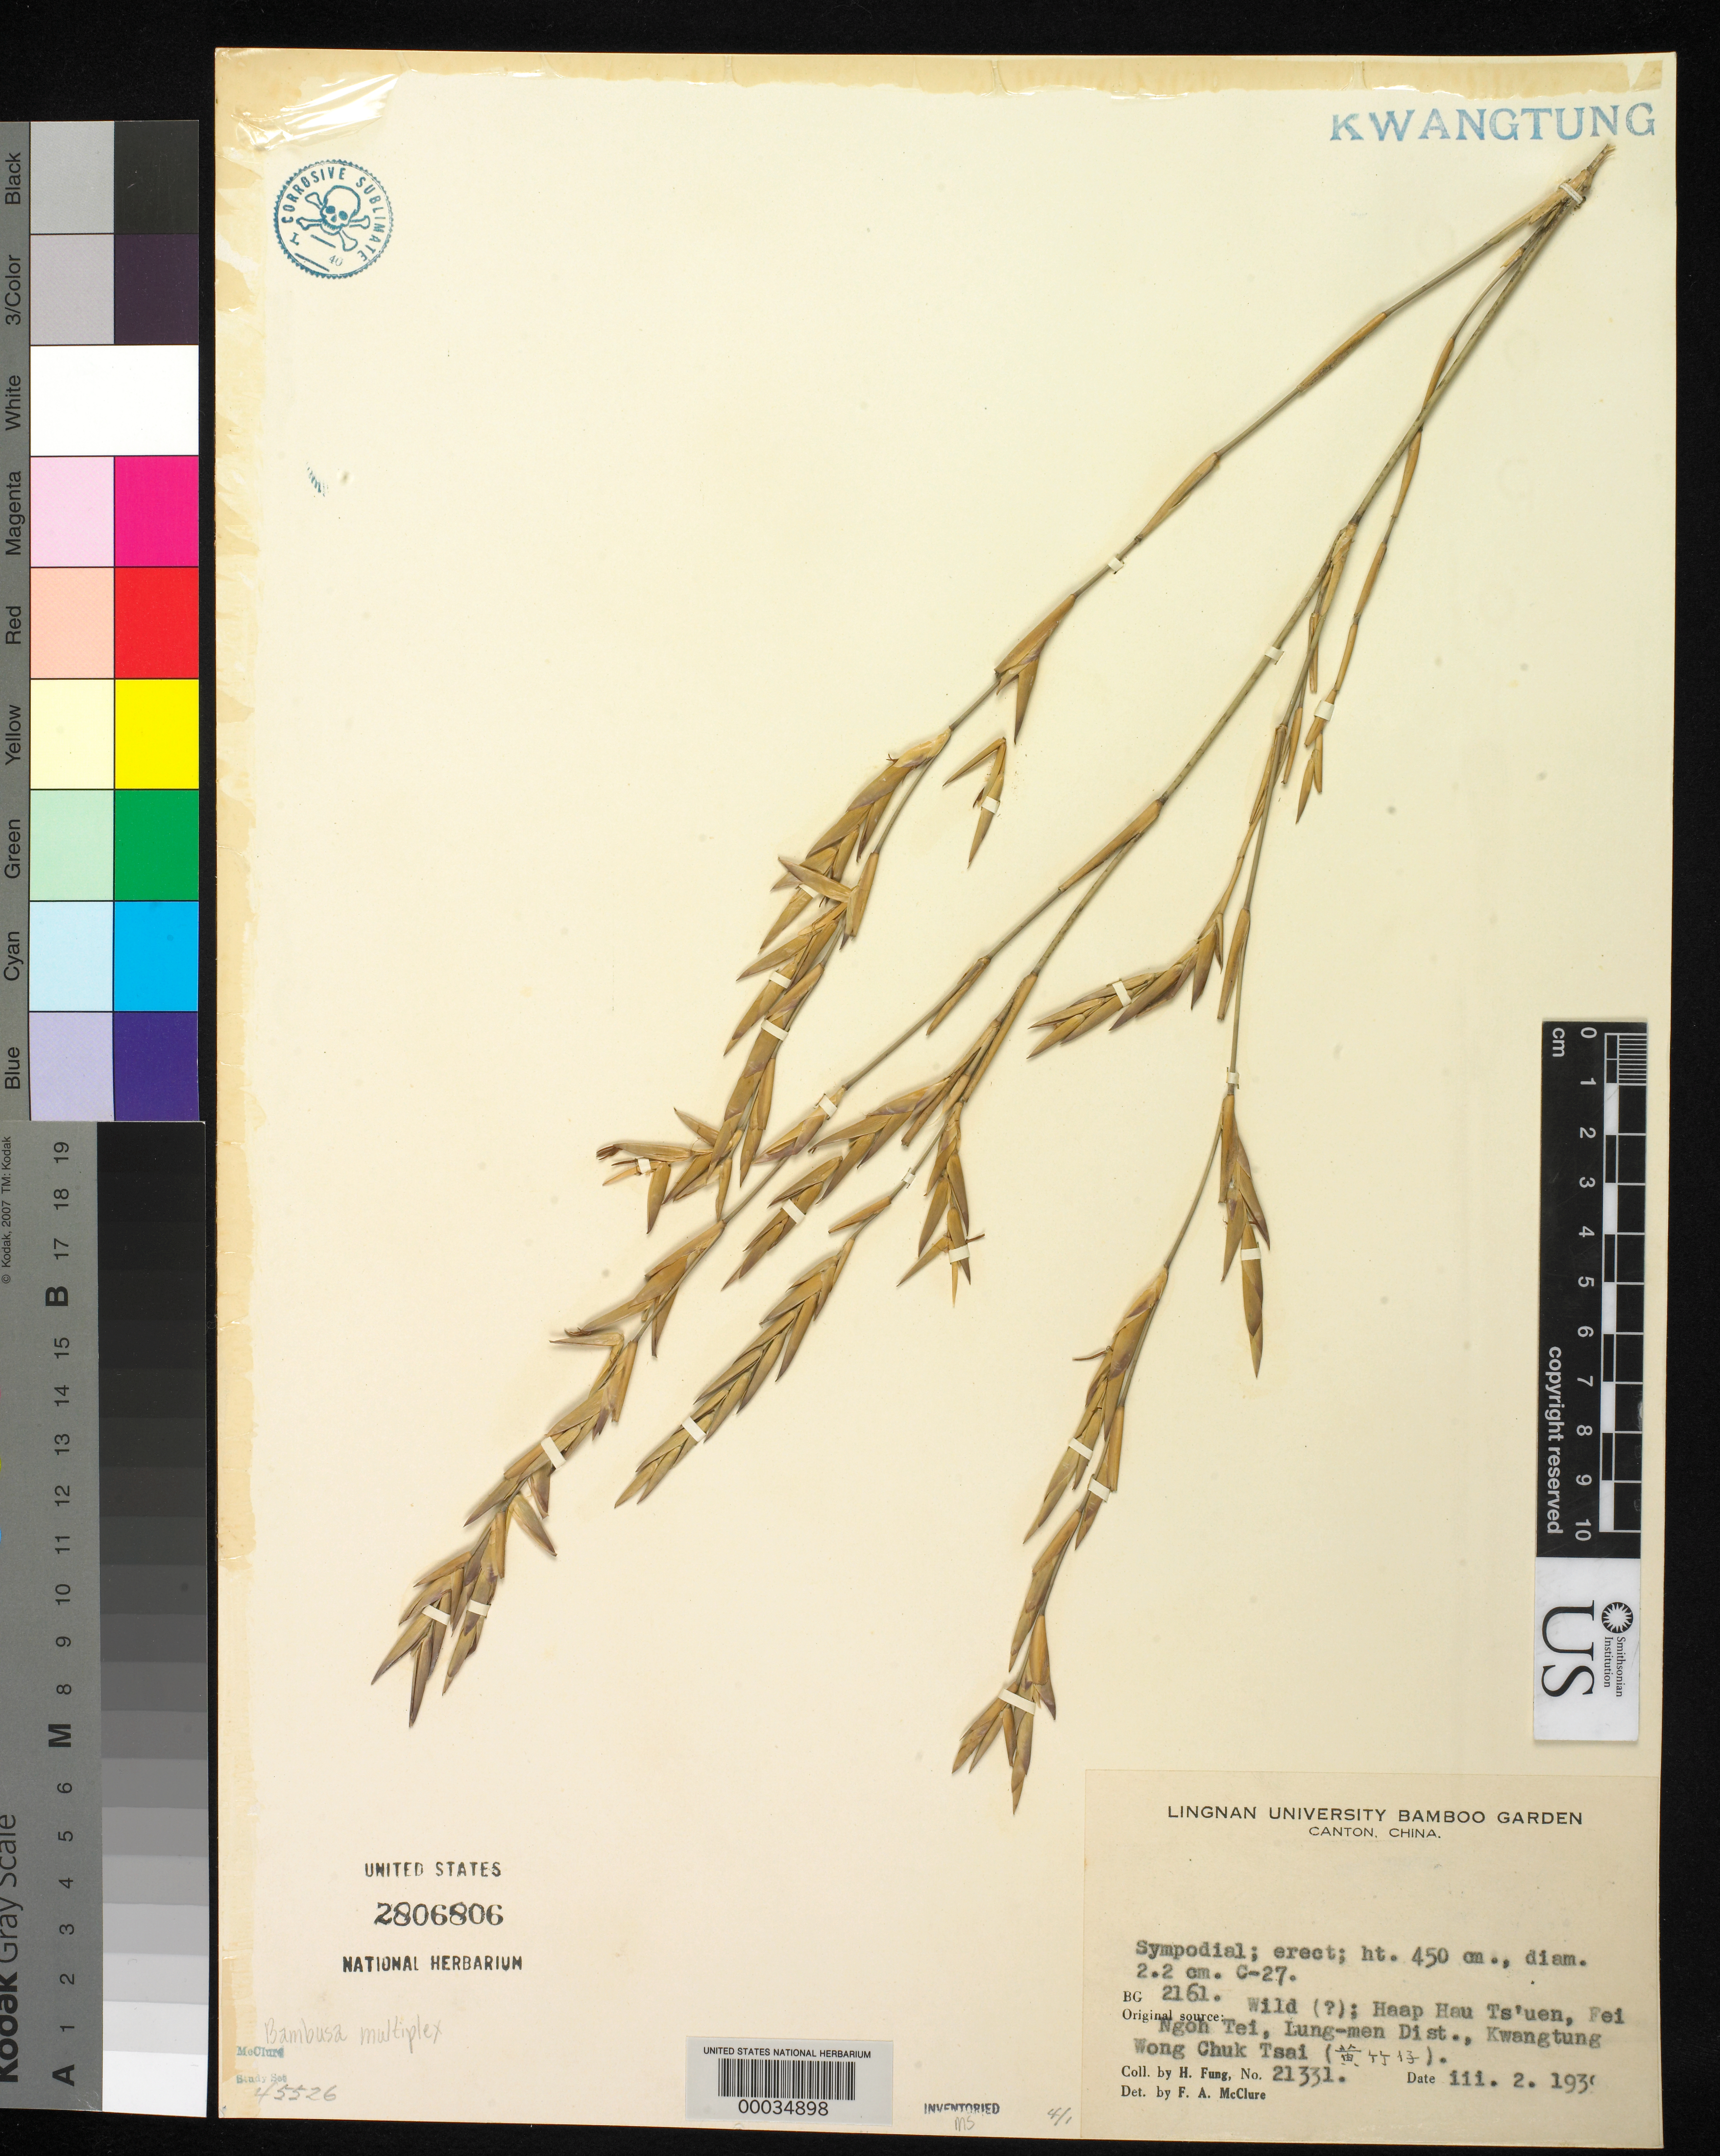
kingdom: Plantae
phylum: Tracheophyta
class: Liliopsida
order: Poales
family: Poaceae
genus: Bambusa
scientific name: Bambusa multiplex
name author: (Lour.) Raeusch. ex Schult. & Schult. f.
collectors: H. L. Fung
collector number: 21331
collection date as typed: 02 Mar 1939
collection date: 1939-03-02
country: China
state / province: Guangdong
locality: Haap hau ts'uen, fei ngon tei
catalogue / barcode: US 2806806